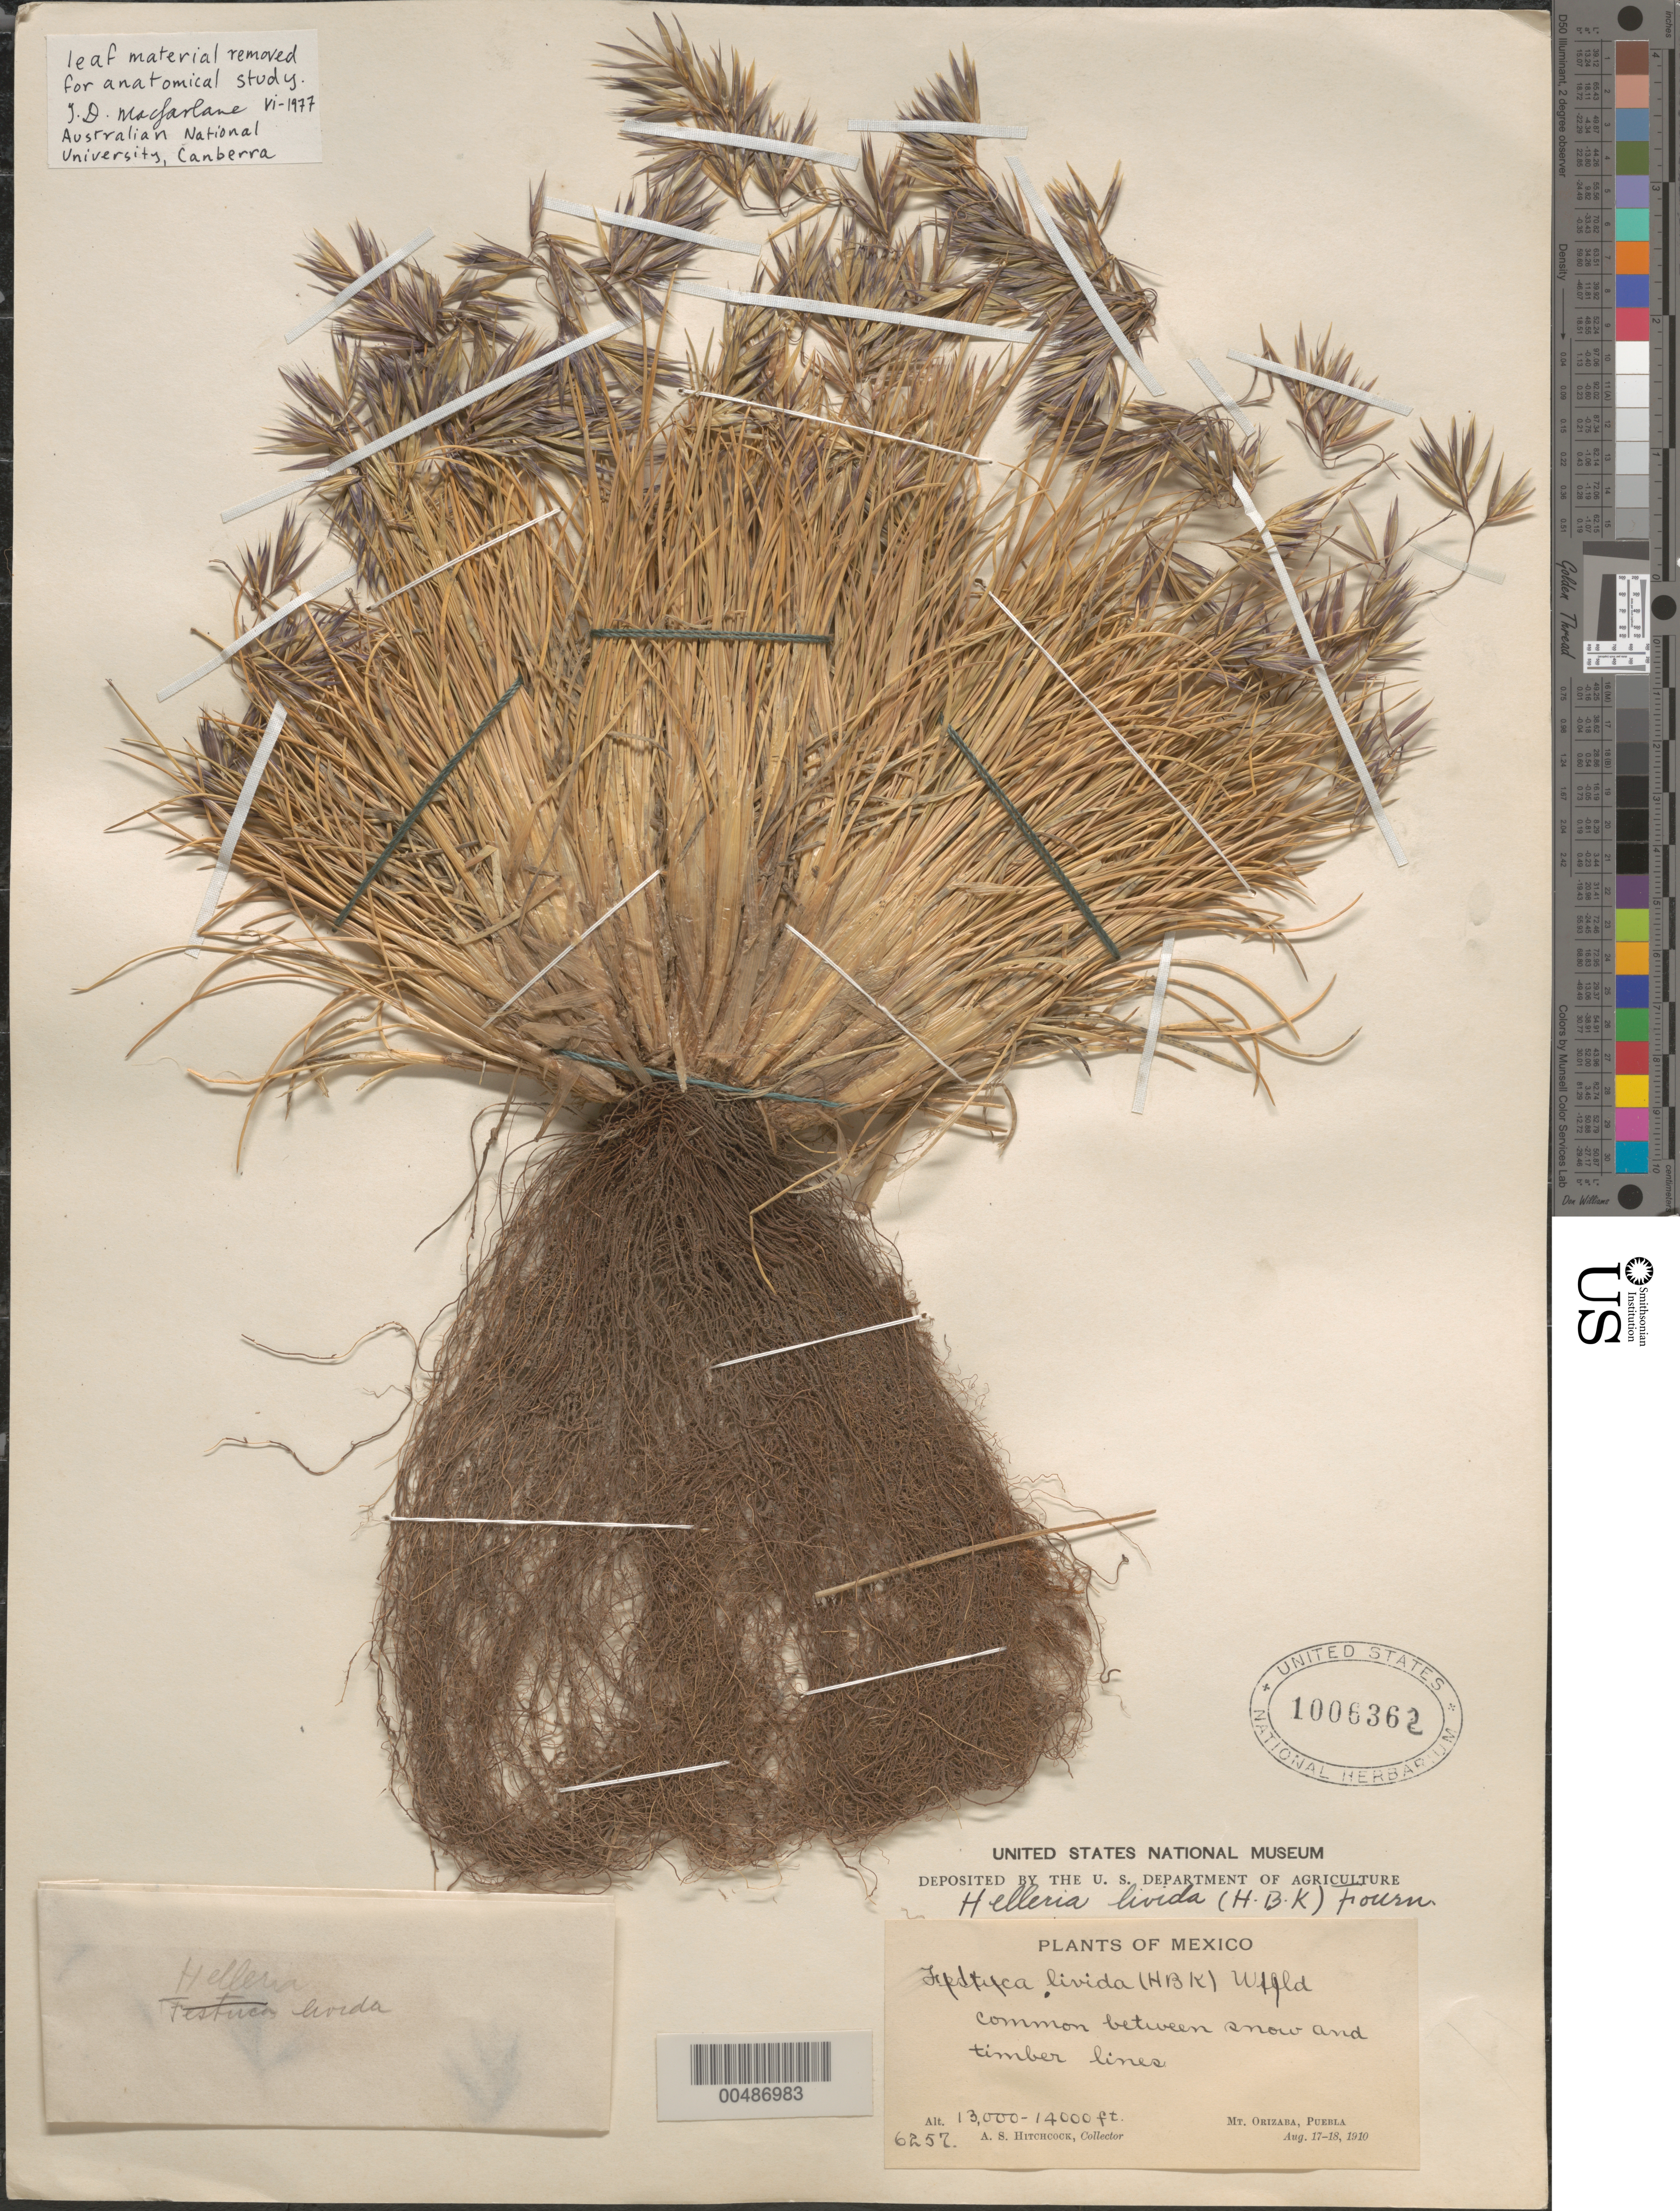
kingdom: Plantae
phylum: Tracheophyta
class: Liliopsida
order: Poales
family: Poaceae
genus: Helleria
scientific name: Helleria livida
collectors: A. S. Hitchcock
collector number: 6257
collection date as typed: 17 Aug 1910 to 18 Aug 1910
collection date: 1910-08-17/1910-08-18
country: Mexico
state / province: Puebla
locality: Mt Orizaba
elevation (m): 3962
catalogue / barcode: US 1006362